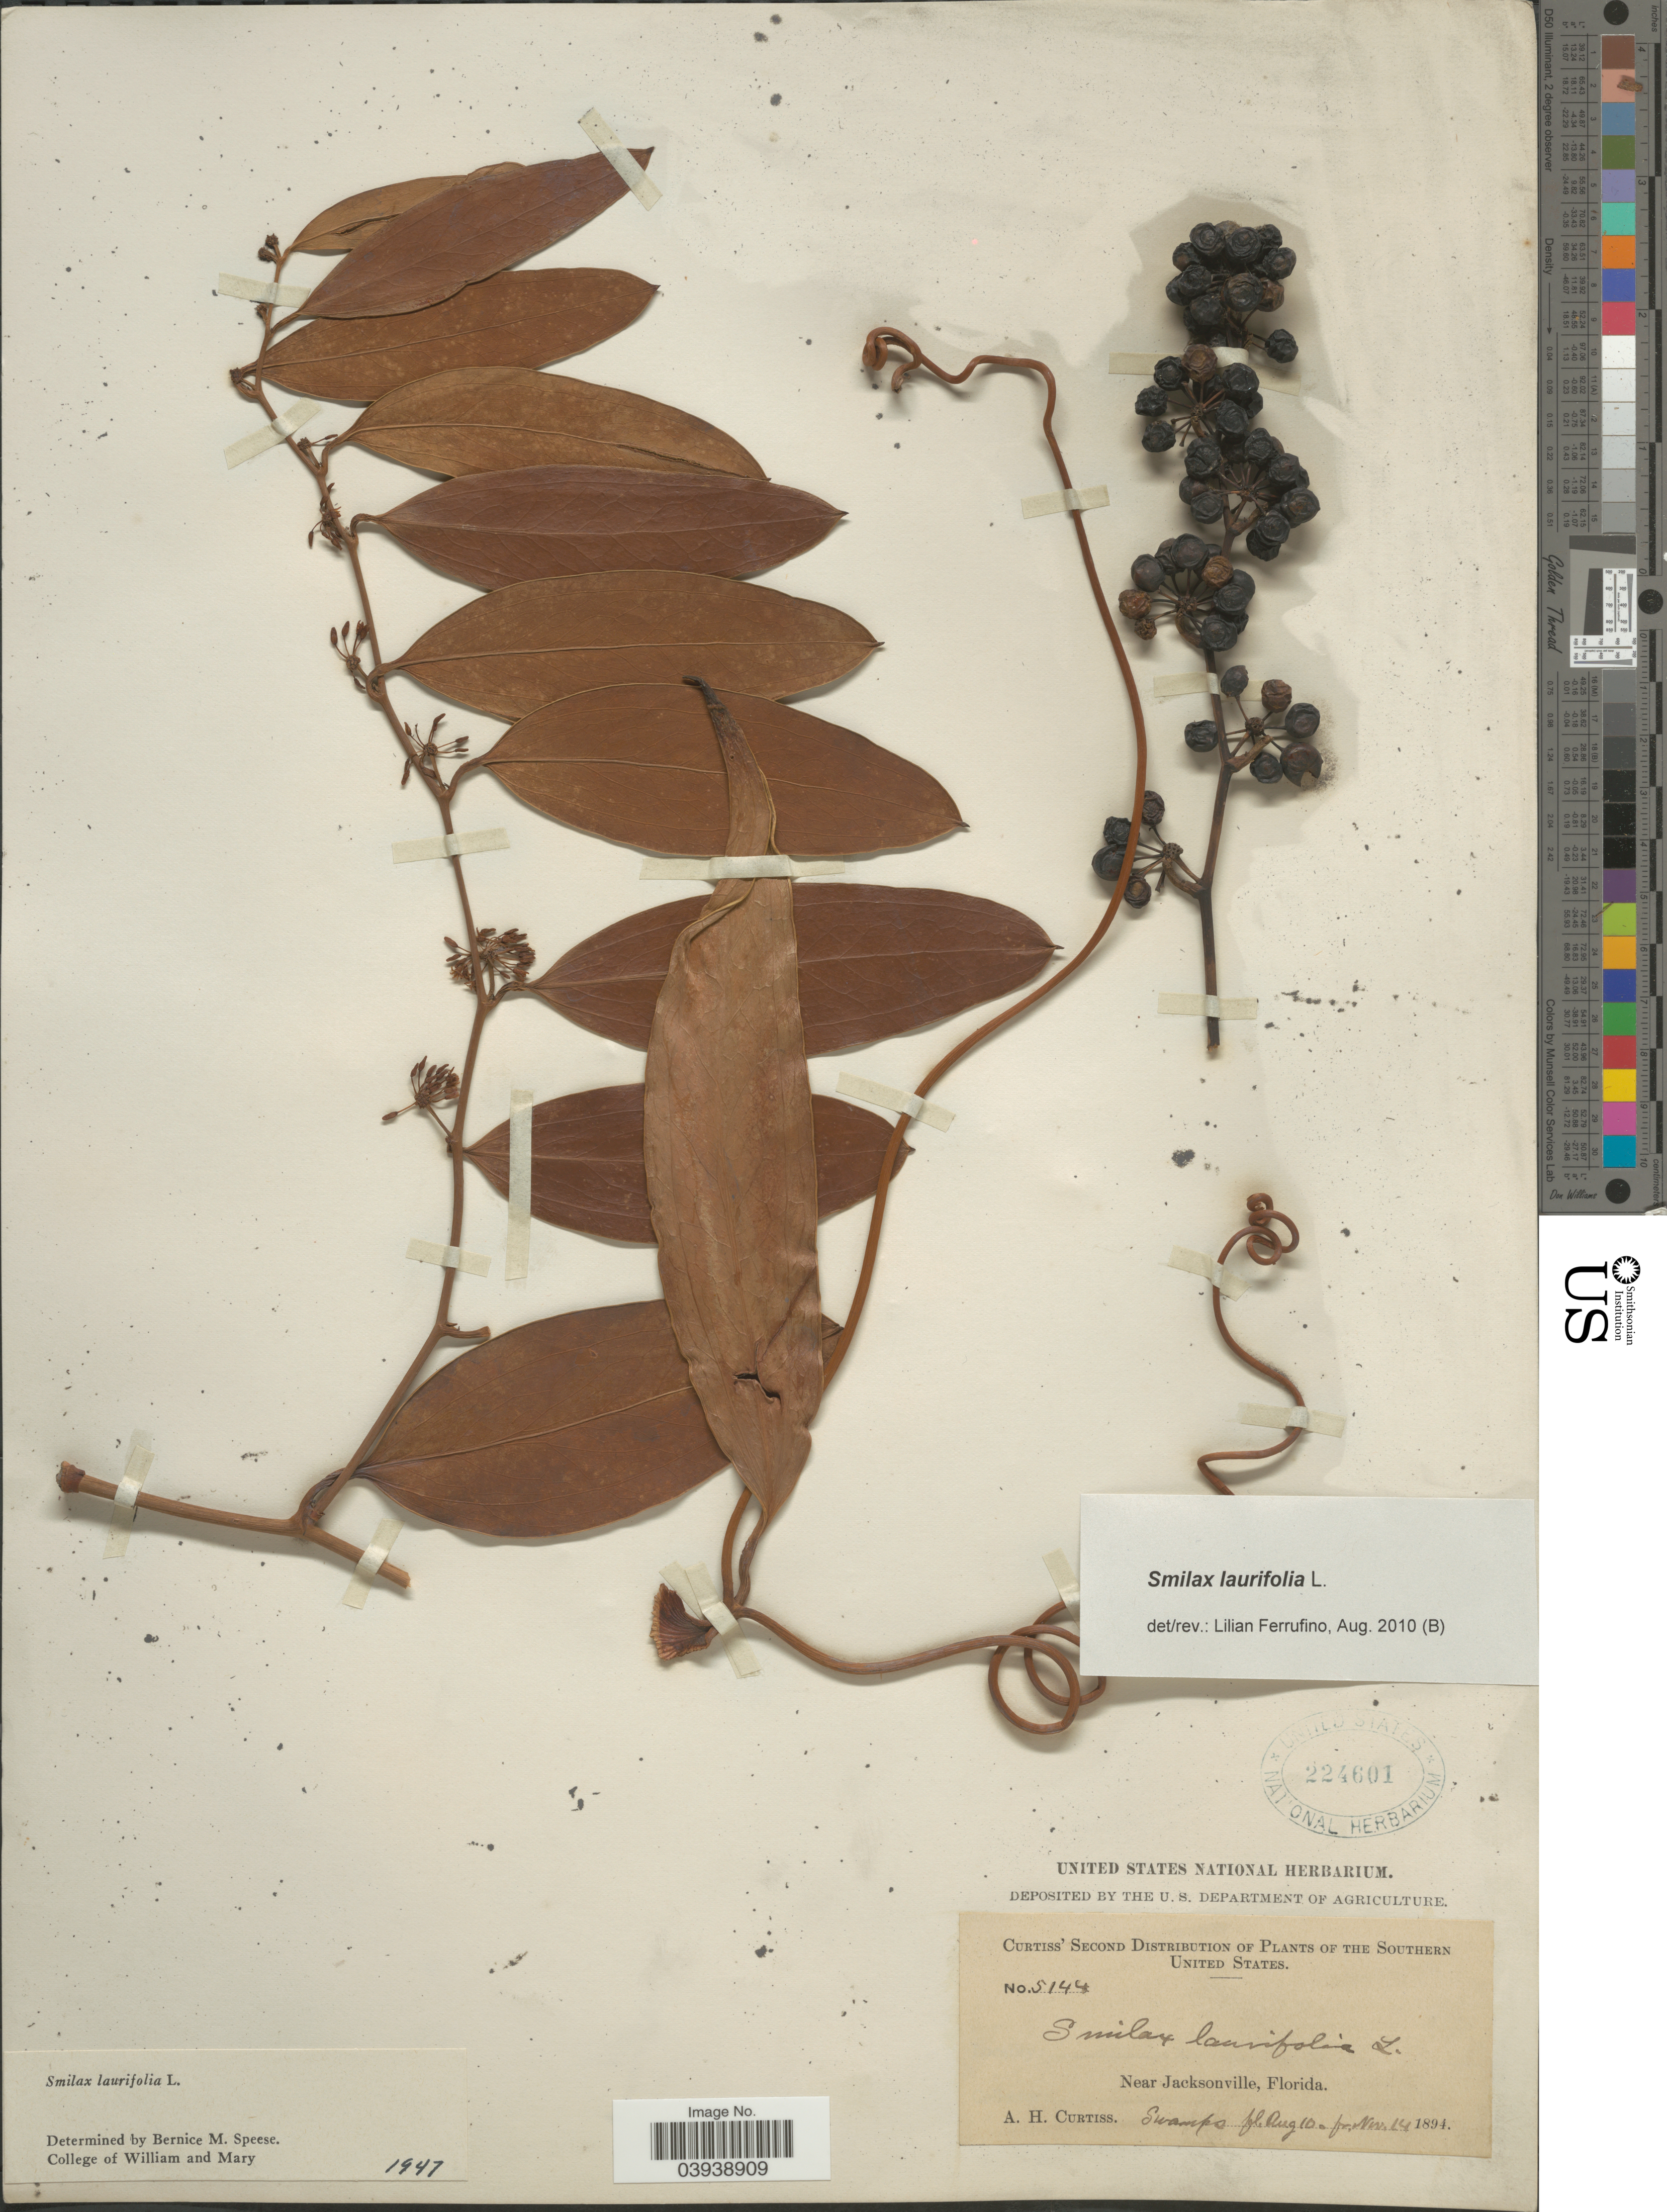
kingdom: Plantae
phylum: Tracheophyta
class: Liliopsida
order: Liliales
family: Smilacaceae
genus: Smilax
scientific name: Smilax laurifolia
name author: L.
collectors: A. H. Curtiss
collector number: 5144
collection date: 1894-08-10/1894-11-14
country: United States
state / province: Florida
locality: Southern United States. Near Jacksonville.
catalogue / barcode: US 224601